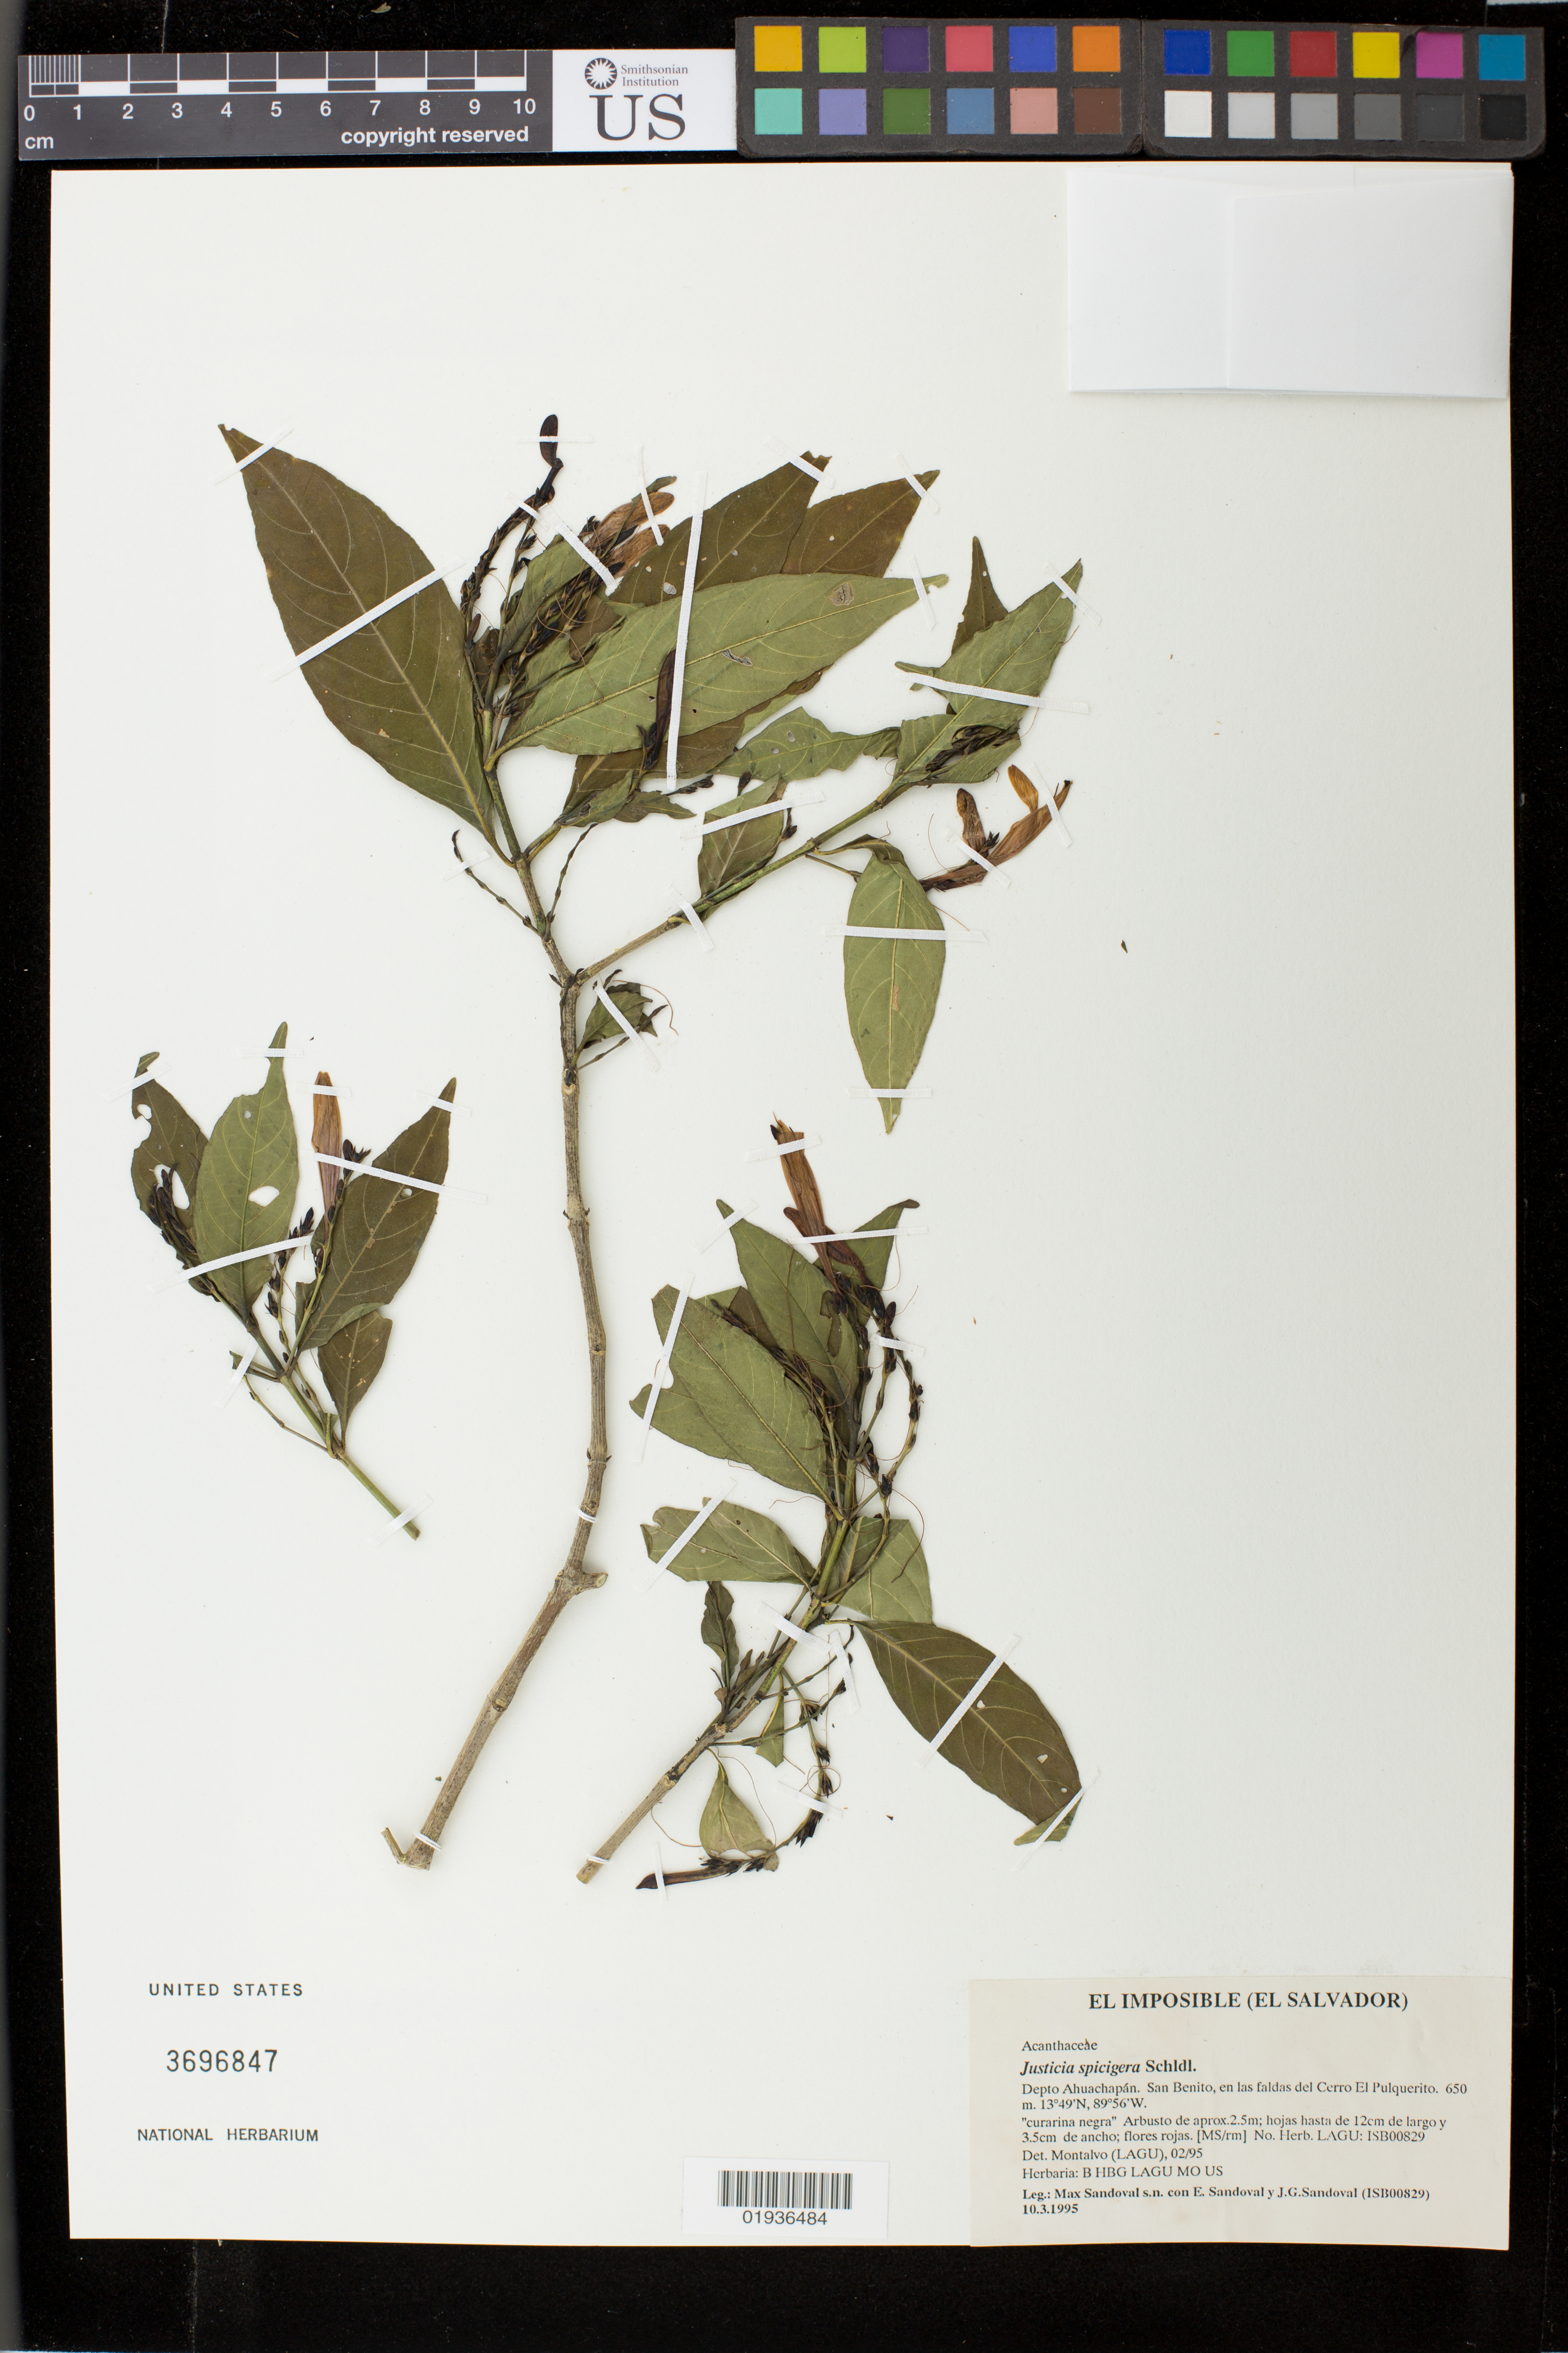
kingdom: Plantae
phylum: Tracheophyta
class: Magnoliopsida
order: Lamiales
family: Acanthaceae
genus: Justicia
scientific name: Justicia spicigera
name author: Schltdl.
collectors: M. Sandoval, E. Sandoval & J. Sandoval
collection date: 1995-03-10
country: El Salvador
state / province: Ahuachapán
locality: San Benito, en las faldas del Cerro El Pulquerito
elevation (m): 650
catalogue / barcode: US 3696847